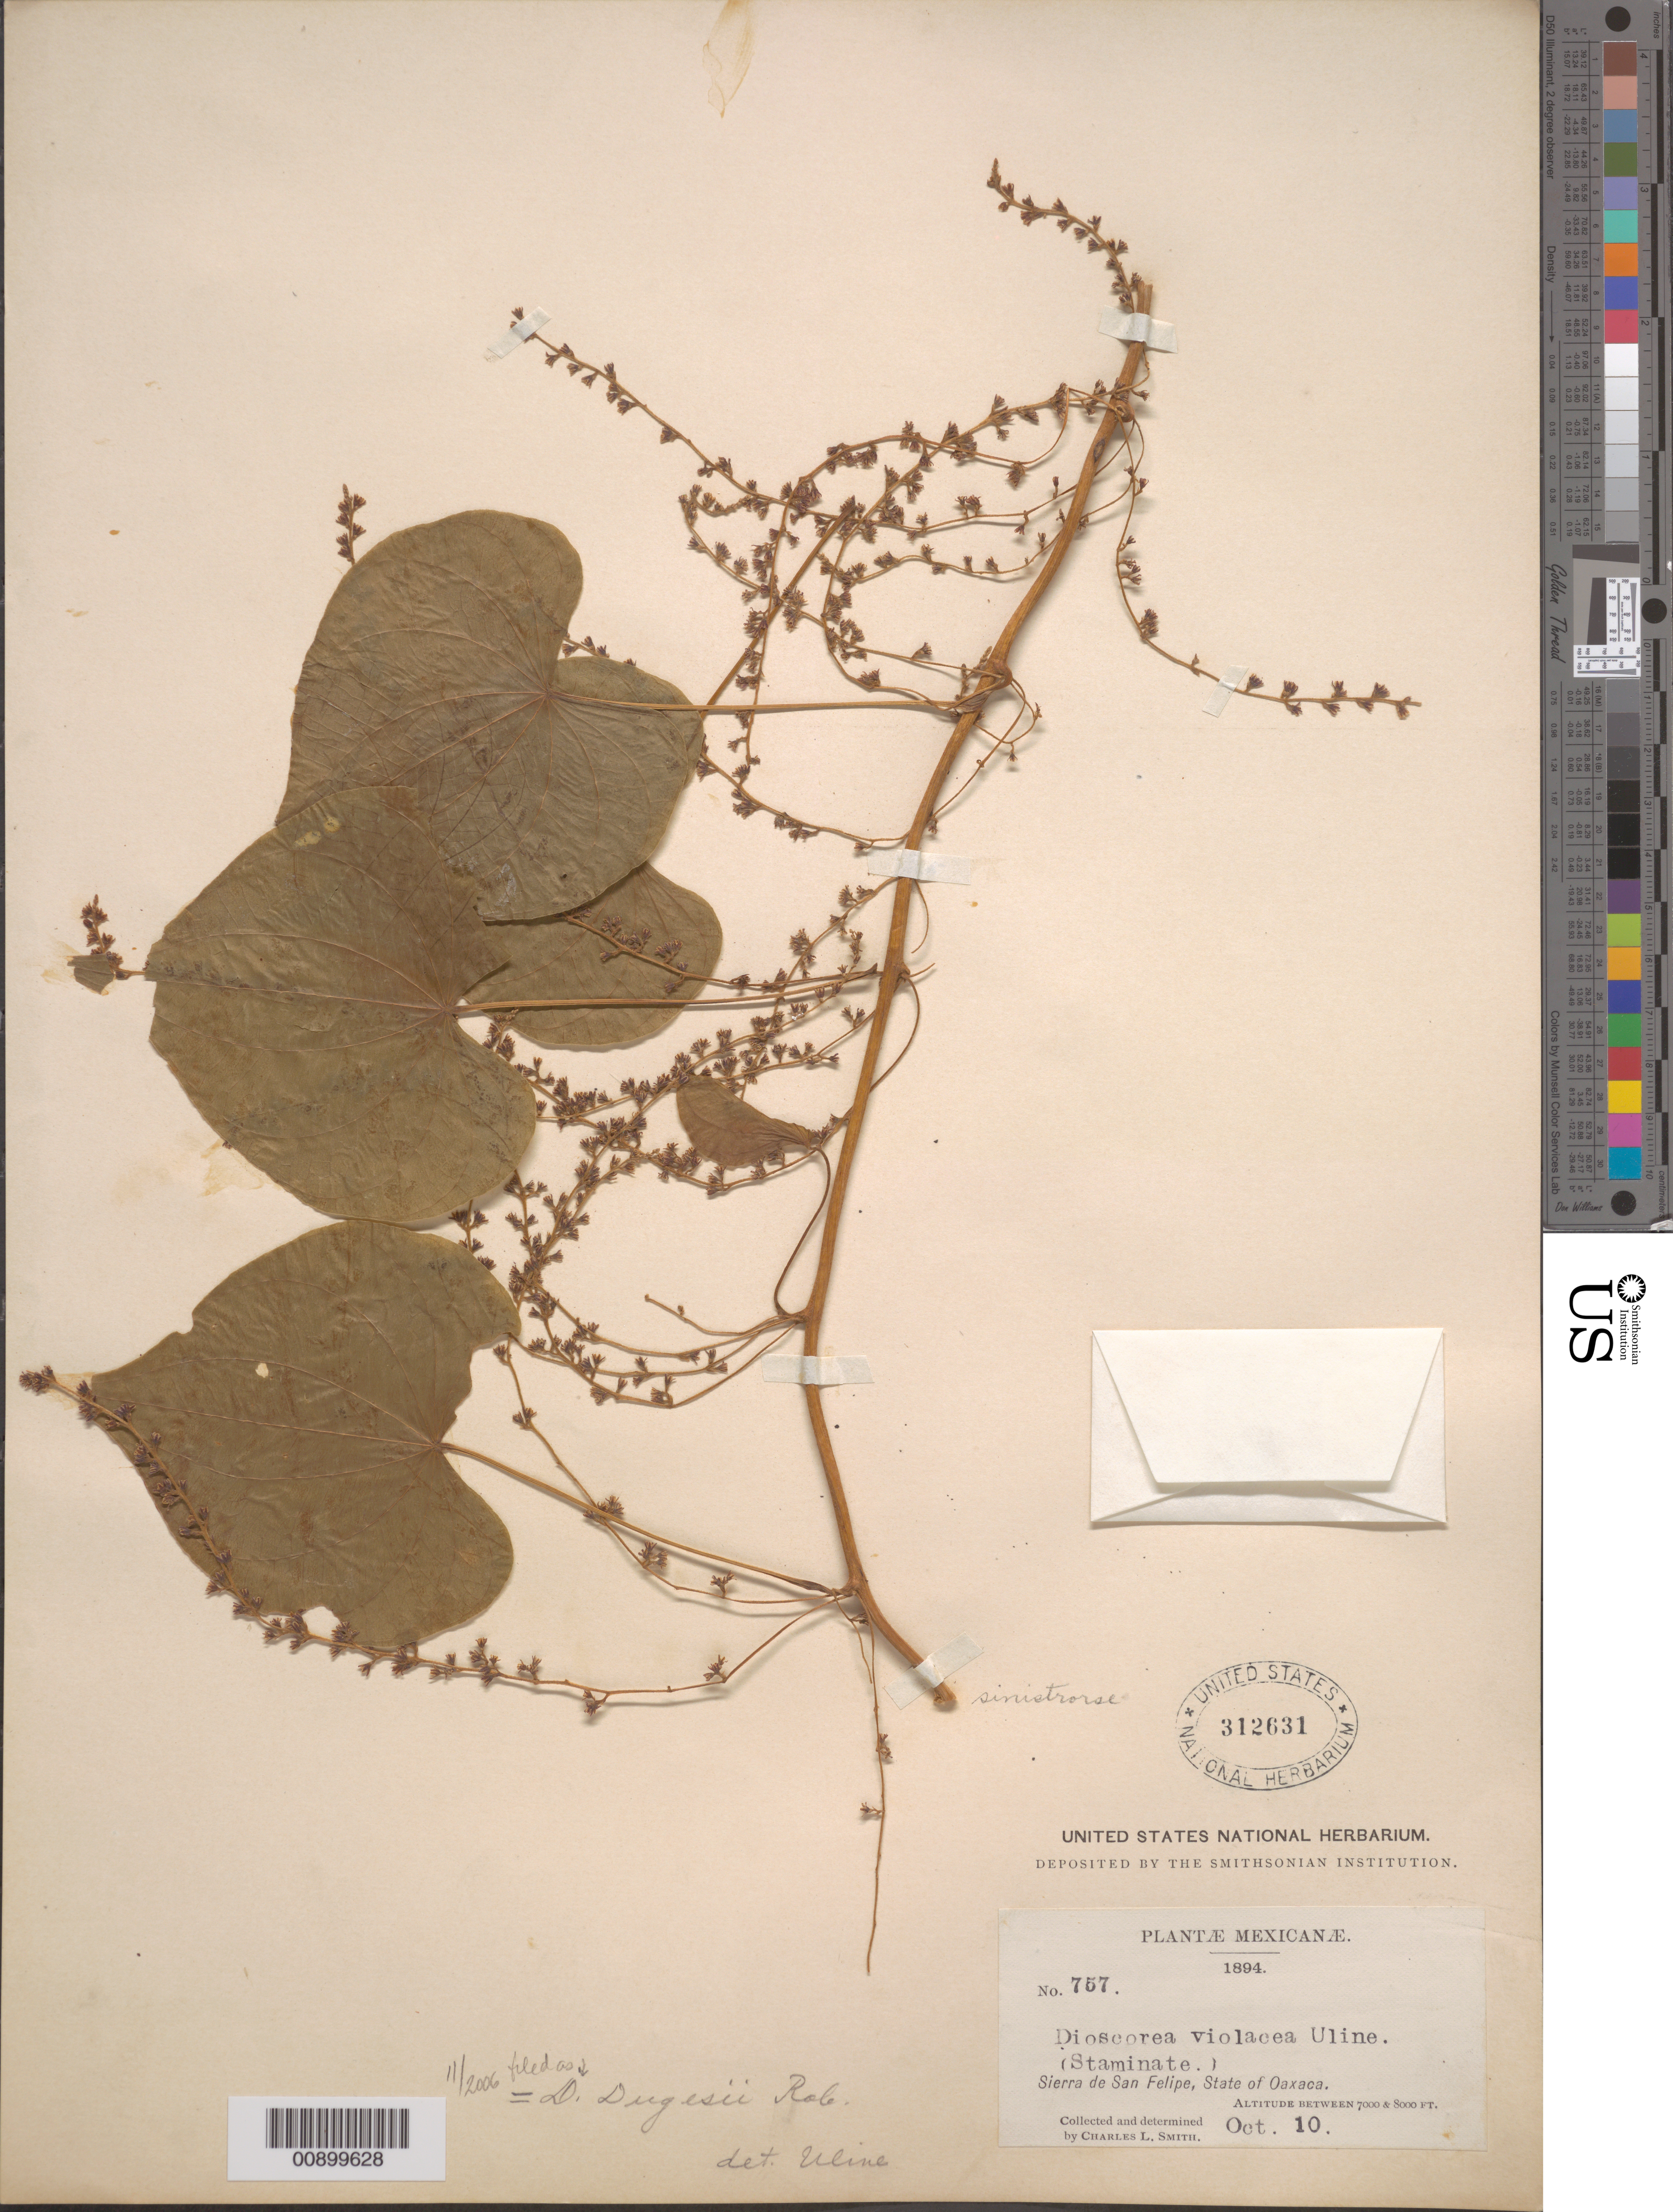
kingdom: Plantae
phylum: Tracheophyta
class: Liliopsida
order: Dioscoreales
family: Dioscoreaceae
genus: Dioscorea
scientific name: Dioscorea dugesii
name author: B.L. Rob.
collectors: C. L. Smith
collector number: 757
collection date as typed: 10 Oct 1894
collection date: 1894-10-10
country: Mexico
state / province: Oaxaca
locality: Sierra de San Felipe, State of Oaxaca.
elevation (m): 2134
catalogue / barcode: US 312631